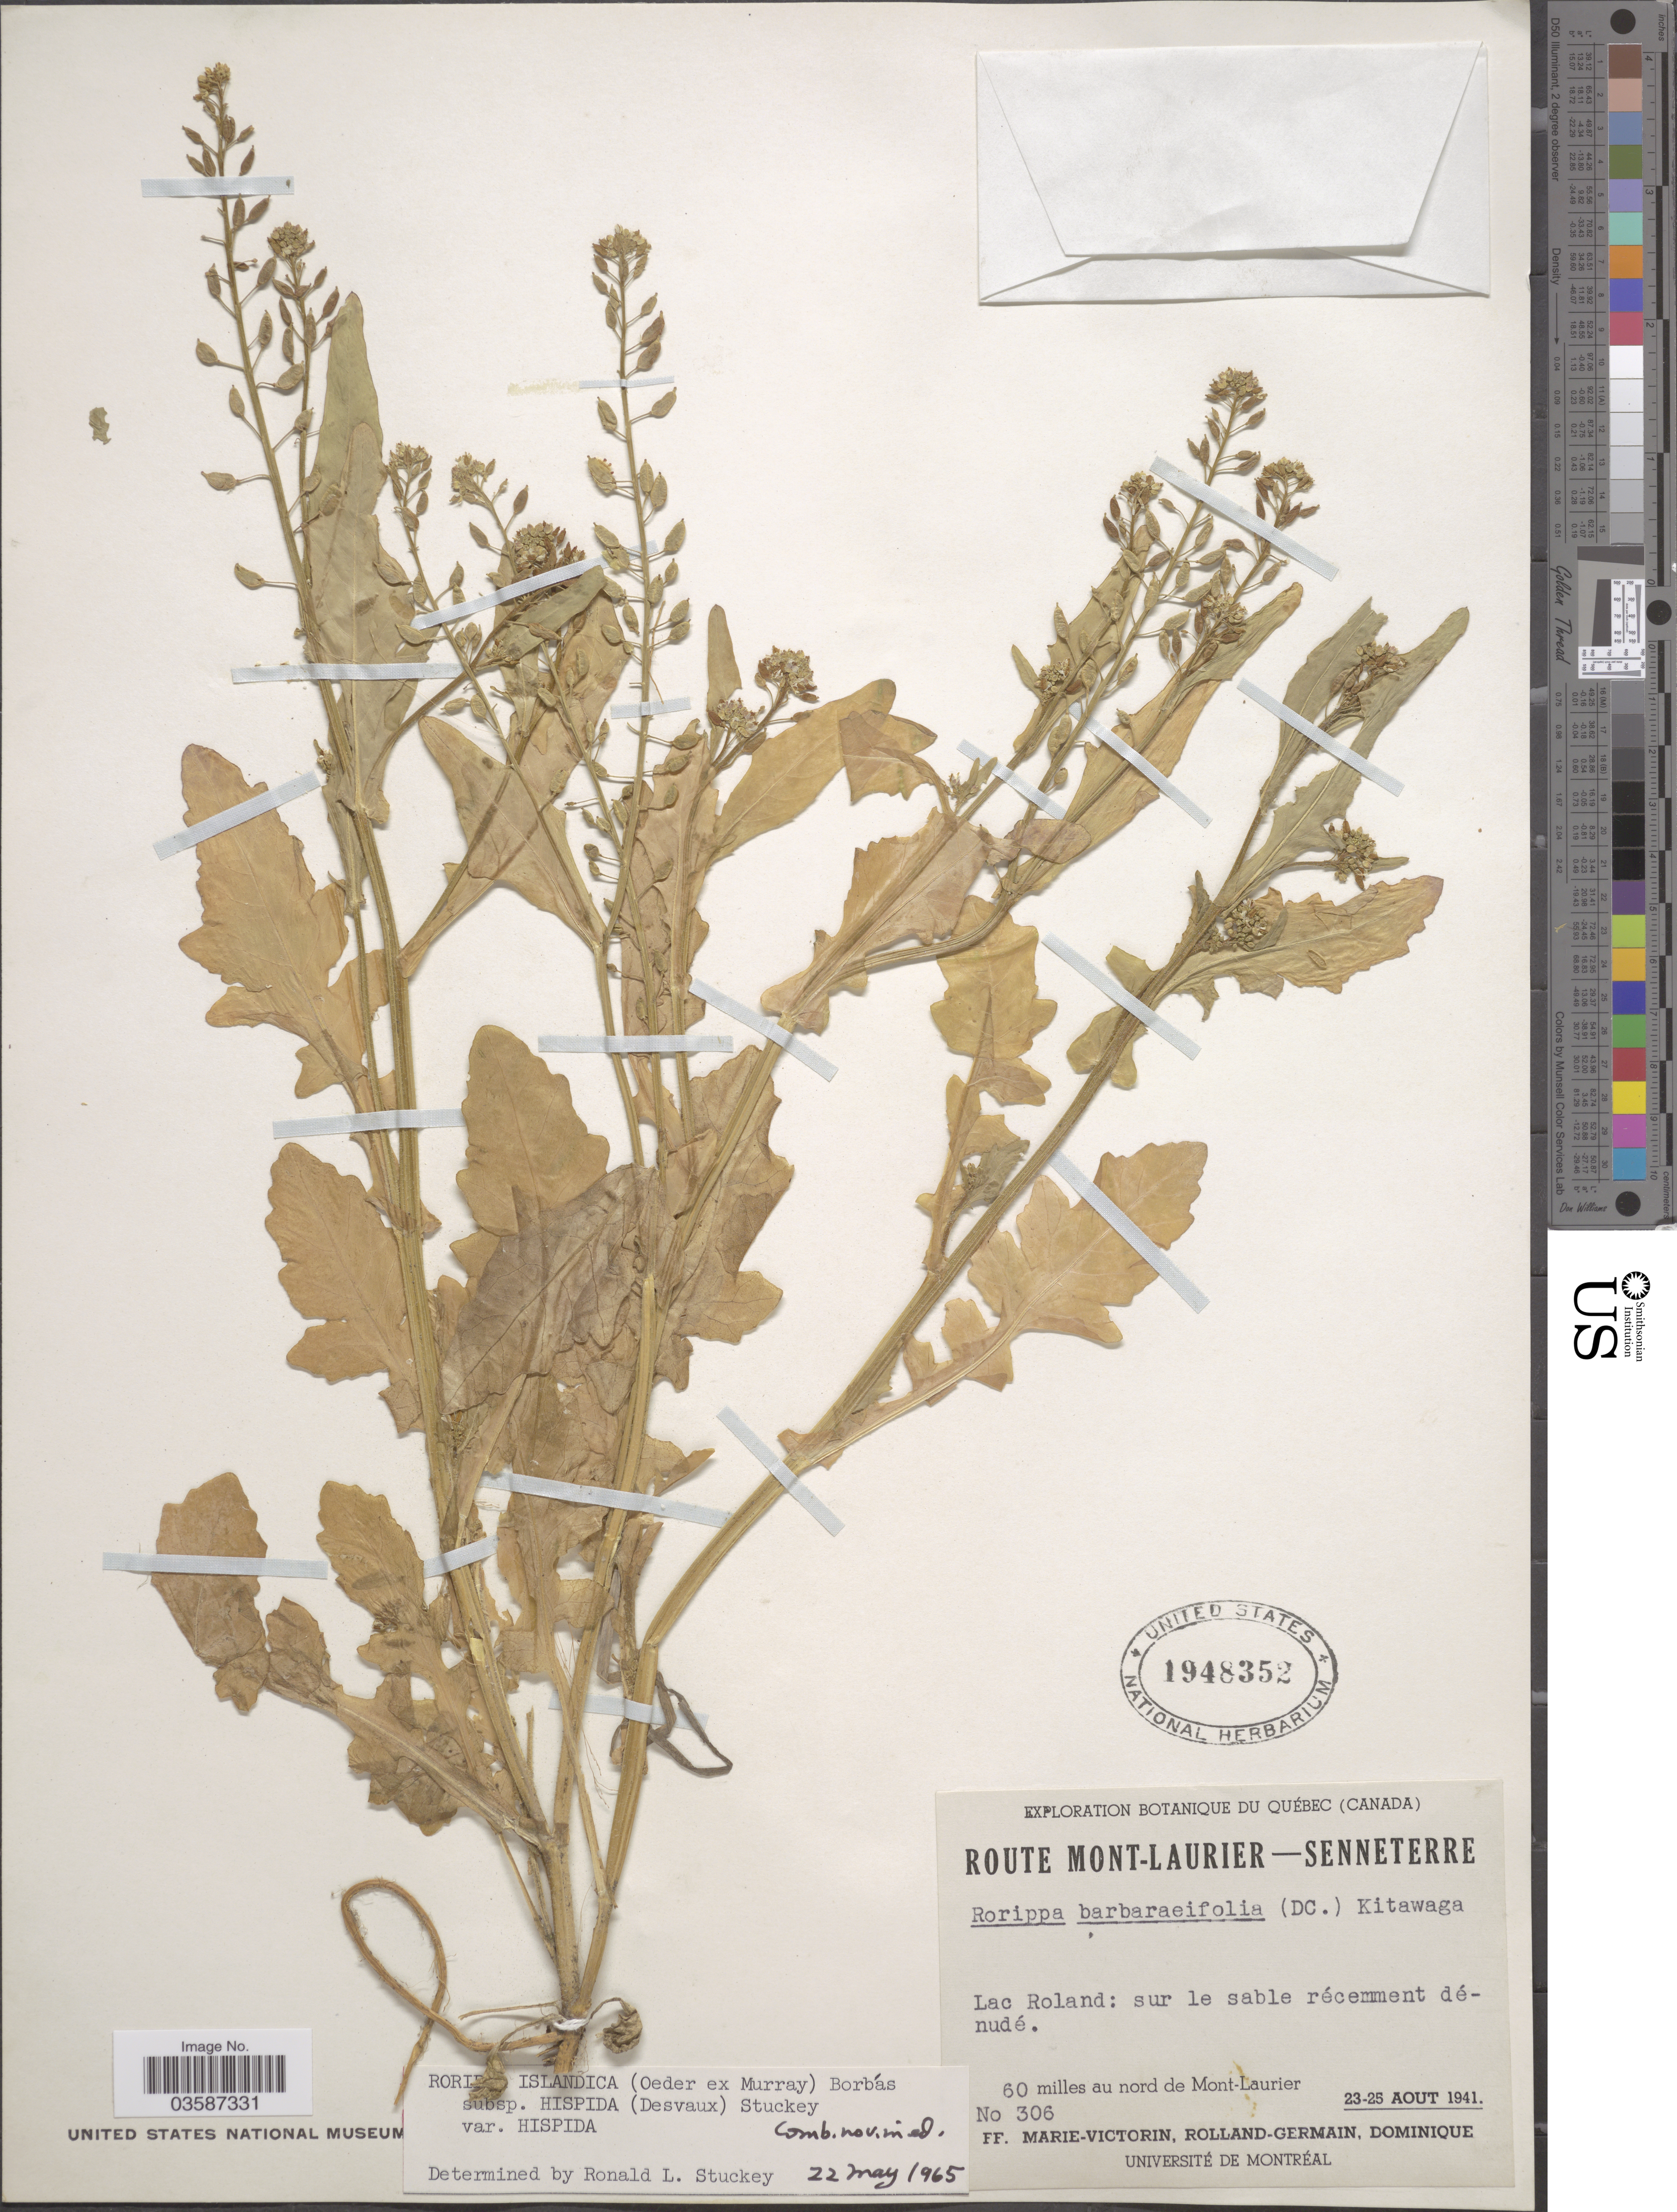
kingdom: Plantae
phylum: Tracheophyta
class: Magnoliopsida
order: Brassicales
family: Brassicaceae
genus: Rorippa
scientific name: Rorippa islandica var. hispida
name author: (Desv.) Butters & Abbe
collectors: F. Marie-Victorin, Rolland-Germain & Dominique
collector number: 306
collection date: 1941-08-23/1941-08-25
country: Canada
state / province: Quebec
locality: Route Mont-Laurier - Senneterre. Lac Roland: 60 miles au nord de Mont-Laurier.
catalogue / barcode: US 1948352